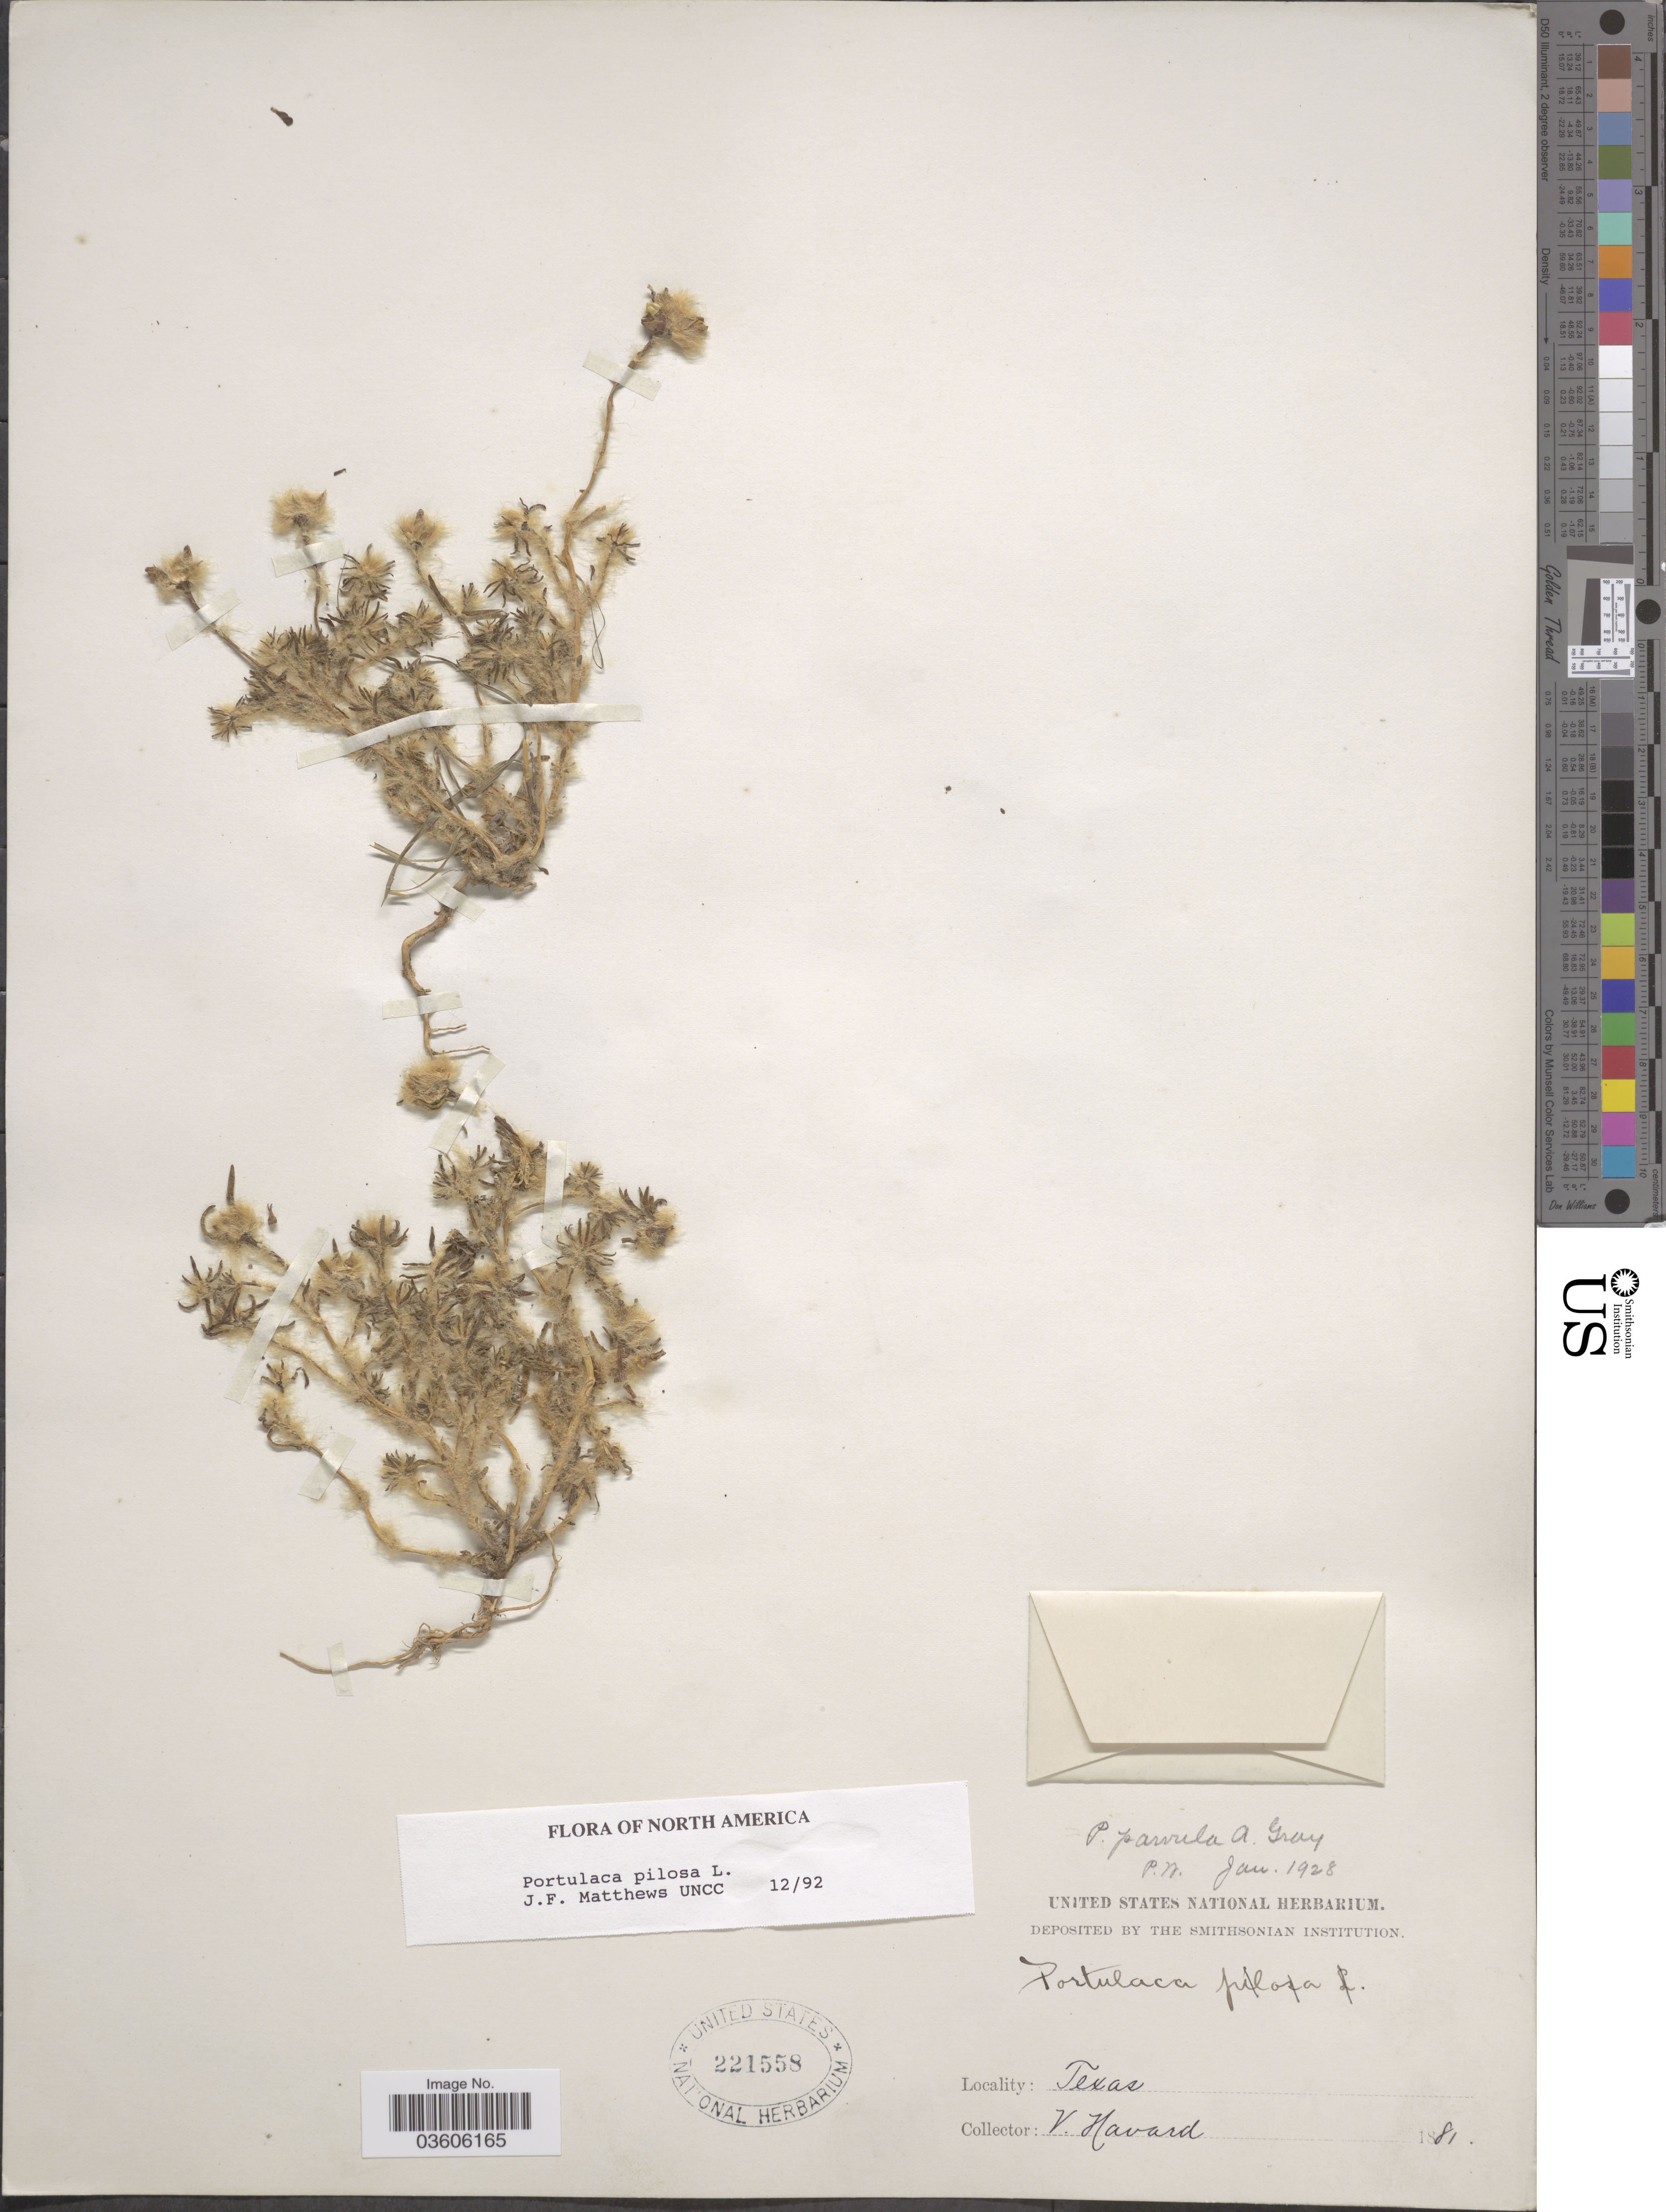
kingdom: Plantae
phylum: Tracheophyta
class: Magnoliopsida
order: Caryophyllales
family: Portulacaceae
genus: Portulaca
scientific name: Portulaca pilosa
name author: L.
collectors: V. Havard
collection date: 1881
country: United States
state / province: Texas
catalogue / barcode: US 221558